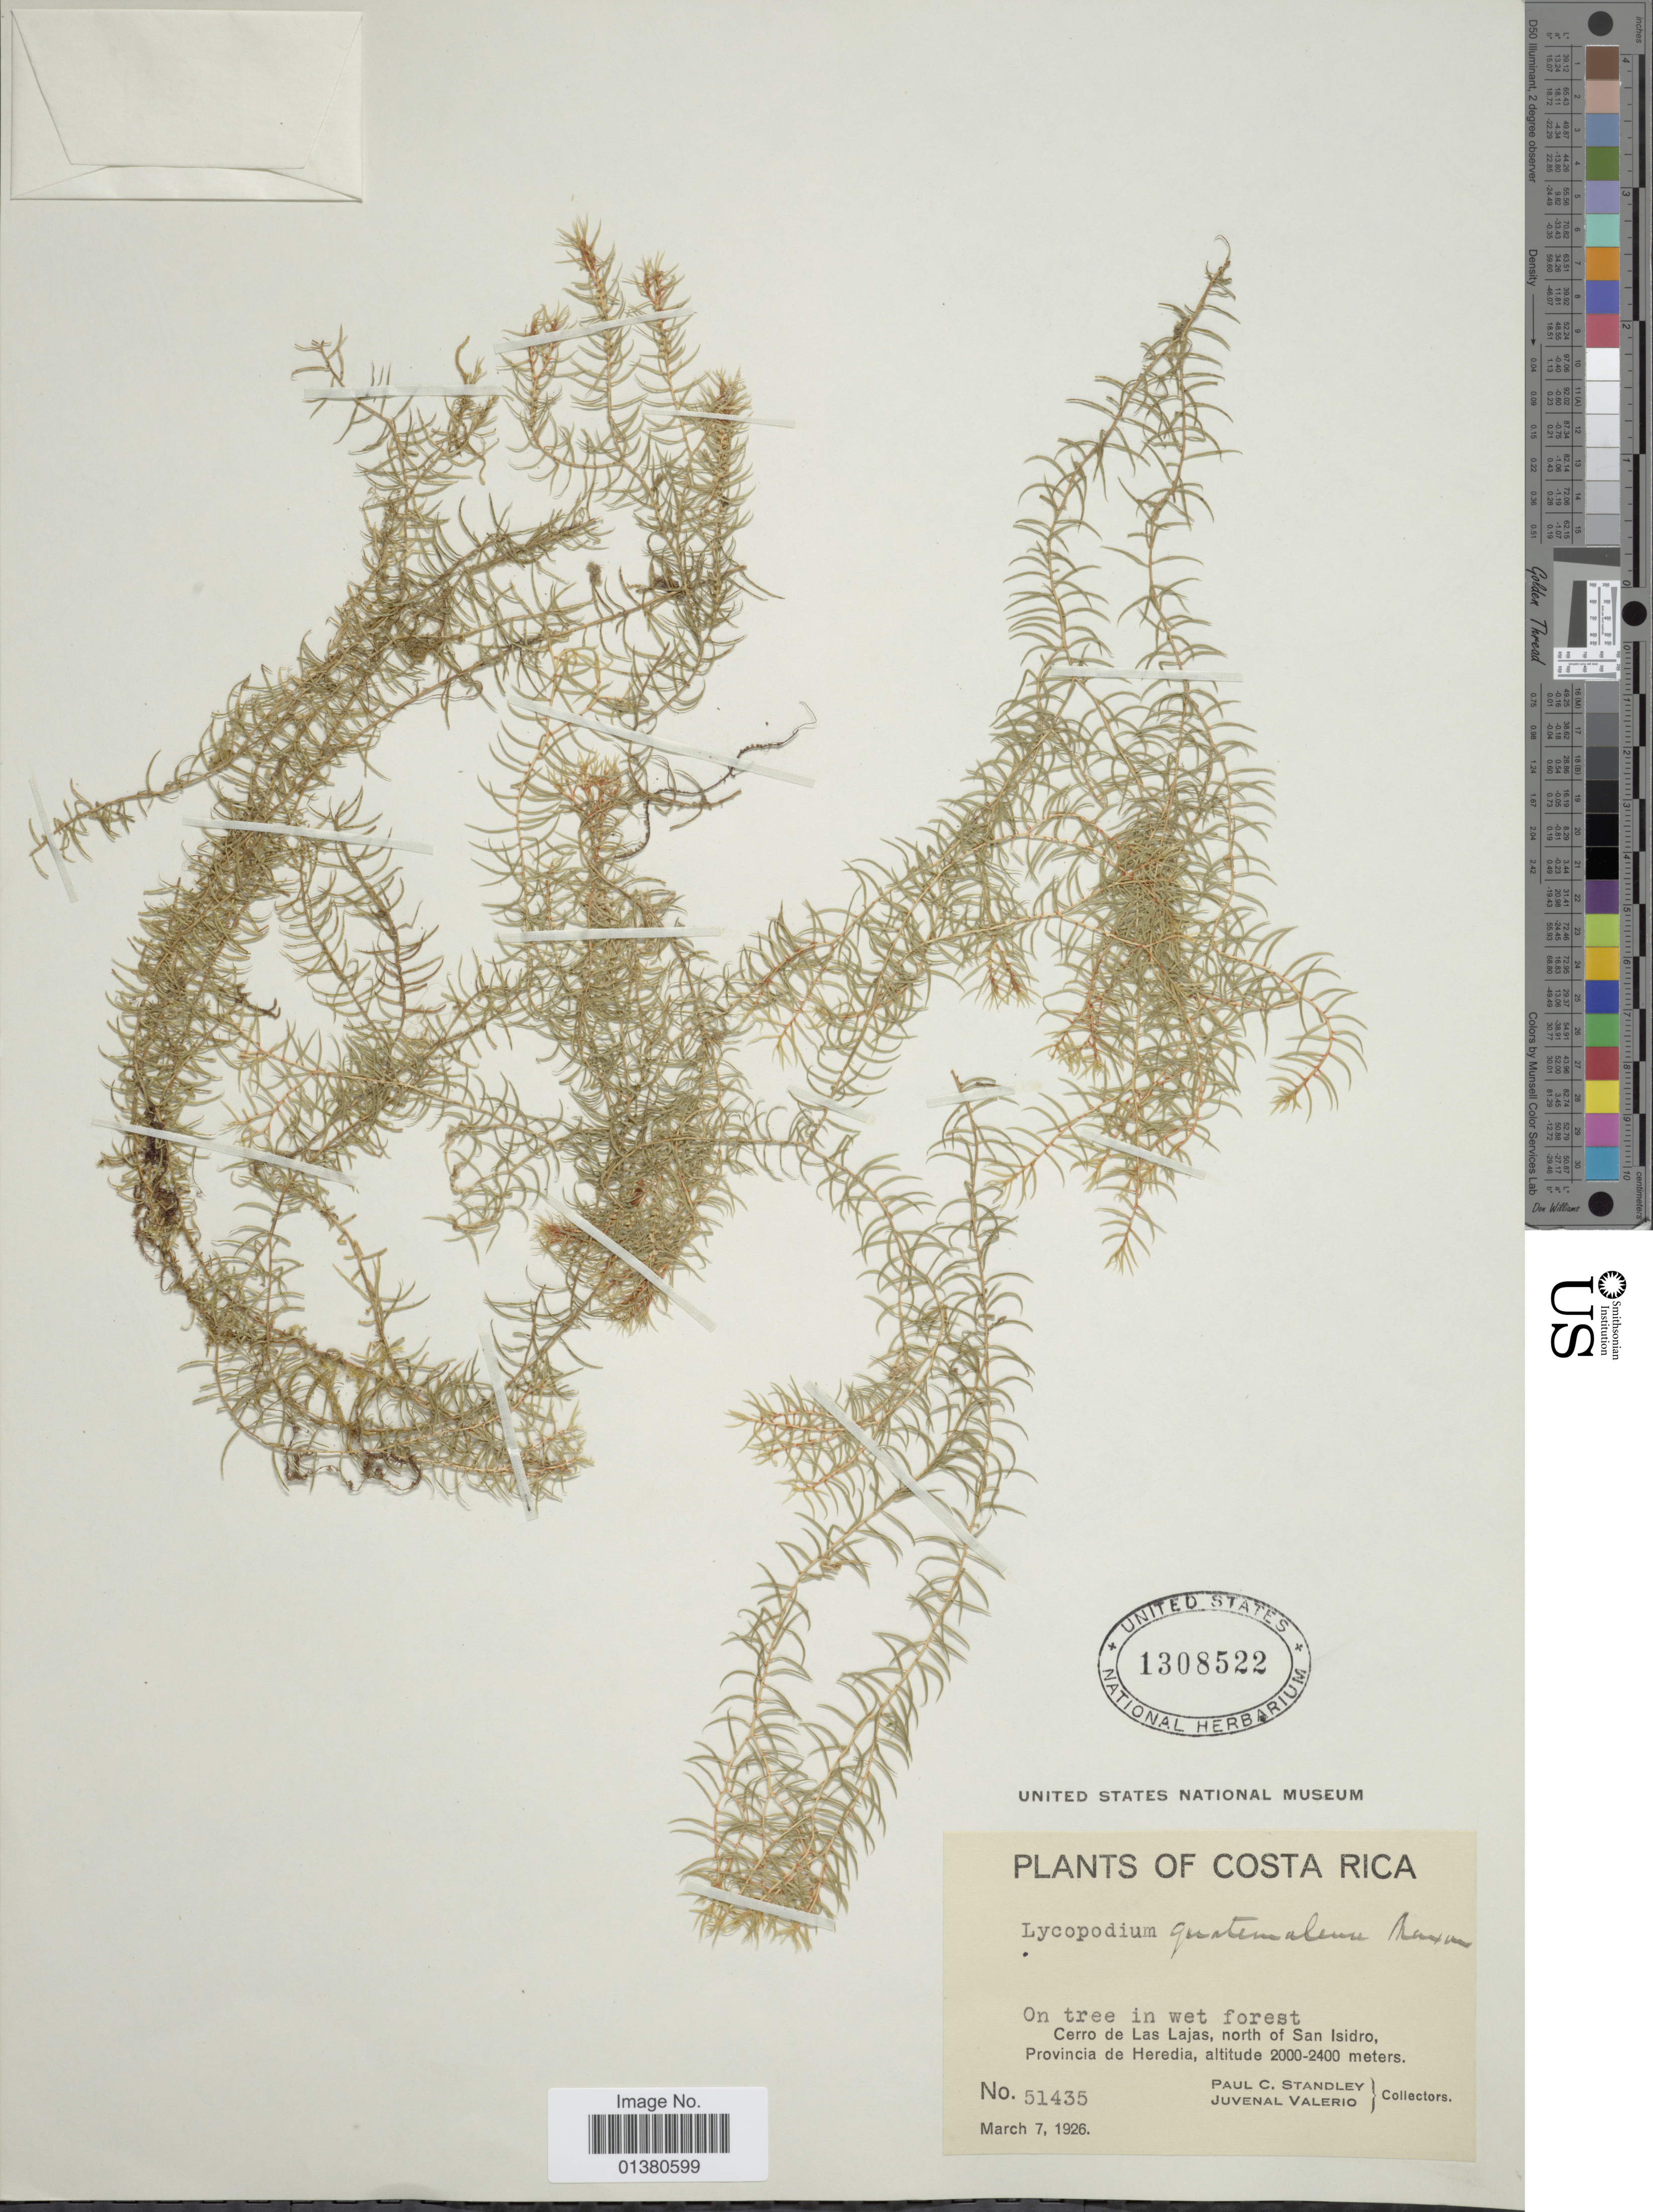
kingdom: Plantae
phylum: Tracheophyta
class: Lycopodiopsida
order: Lycopodiales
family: Lycopodiaceae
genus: Phlegmariurus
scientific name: Phlegmariurus capillaris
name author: (Sodiro) B. Øllg.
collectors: P. C. Standley & J. Valerio R.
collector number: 51435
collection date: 1926-03-07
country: Costa Rica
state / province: Heredia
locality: Cerro de Las Lajas, north of San Isidro, provincia de Heredia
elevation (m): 2000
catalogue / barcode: US 1308522